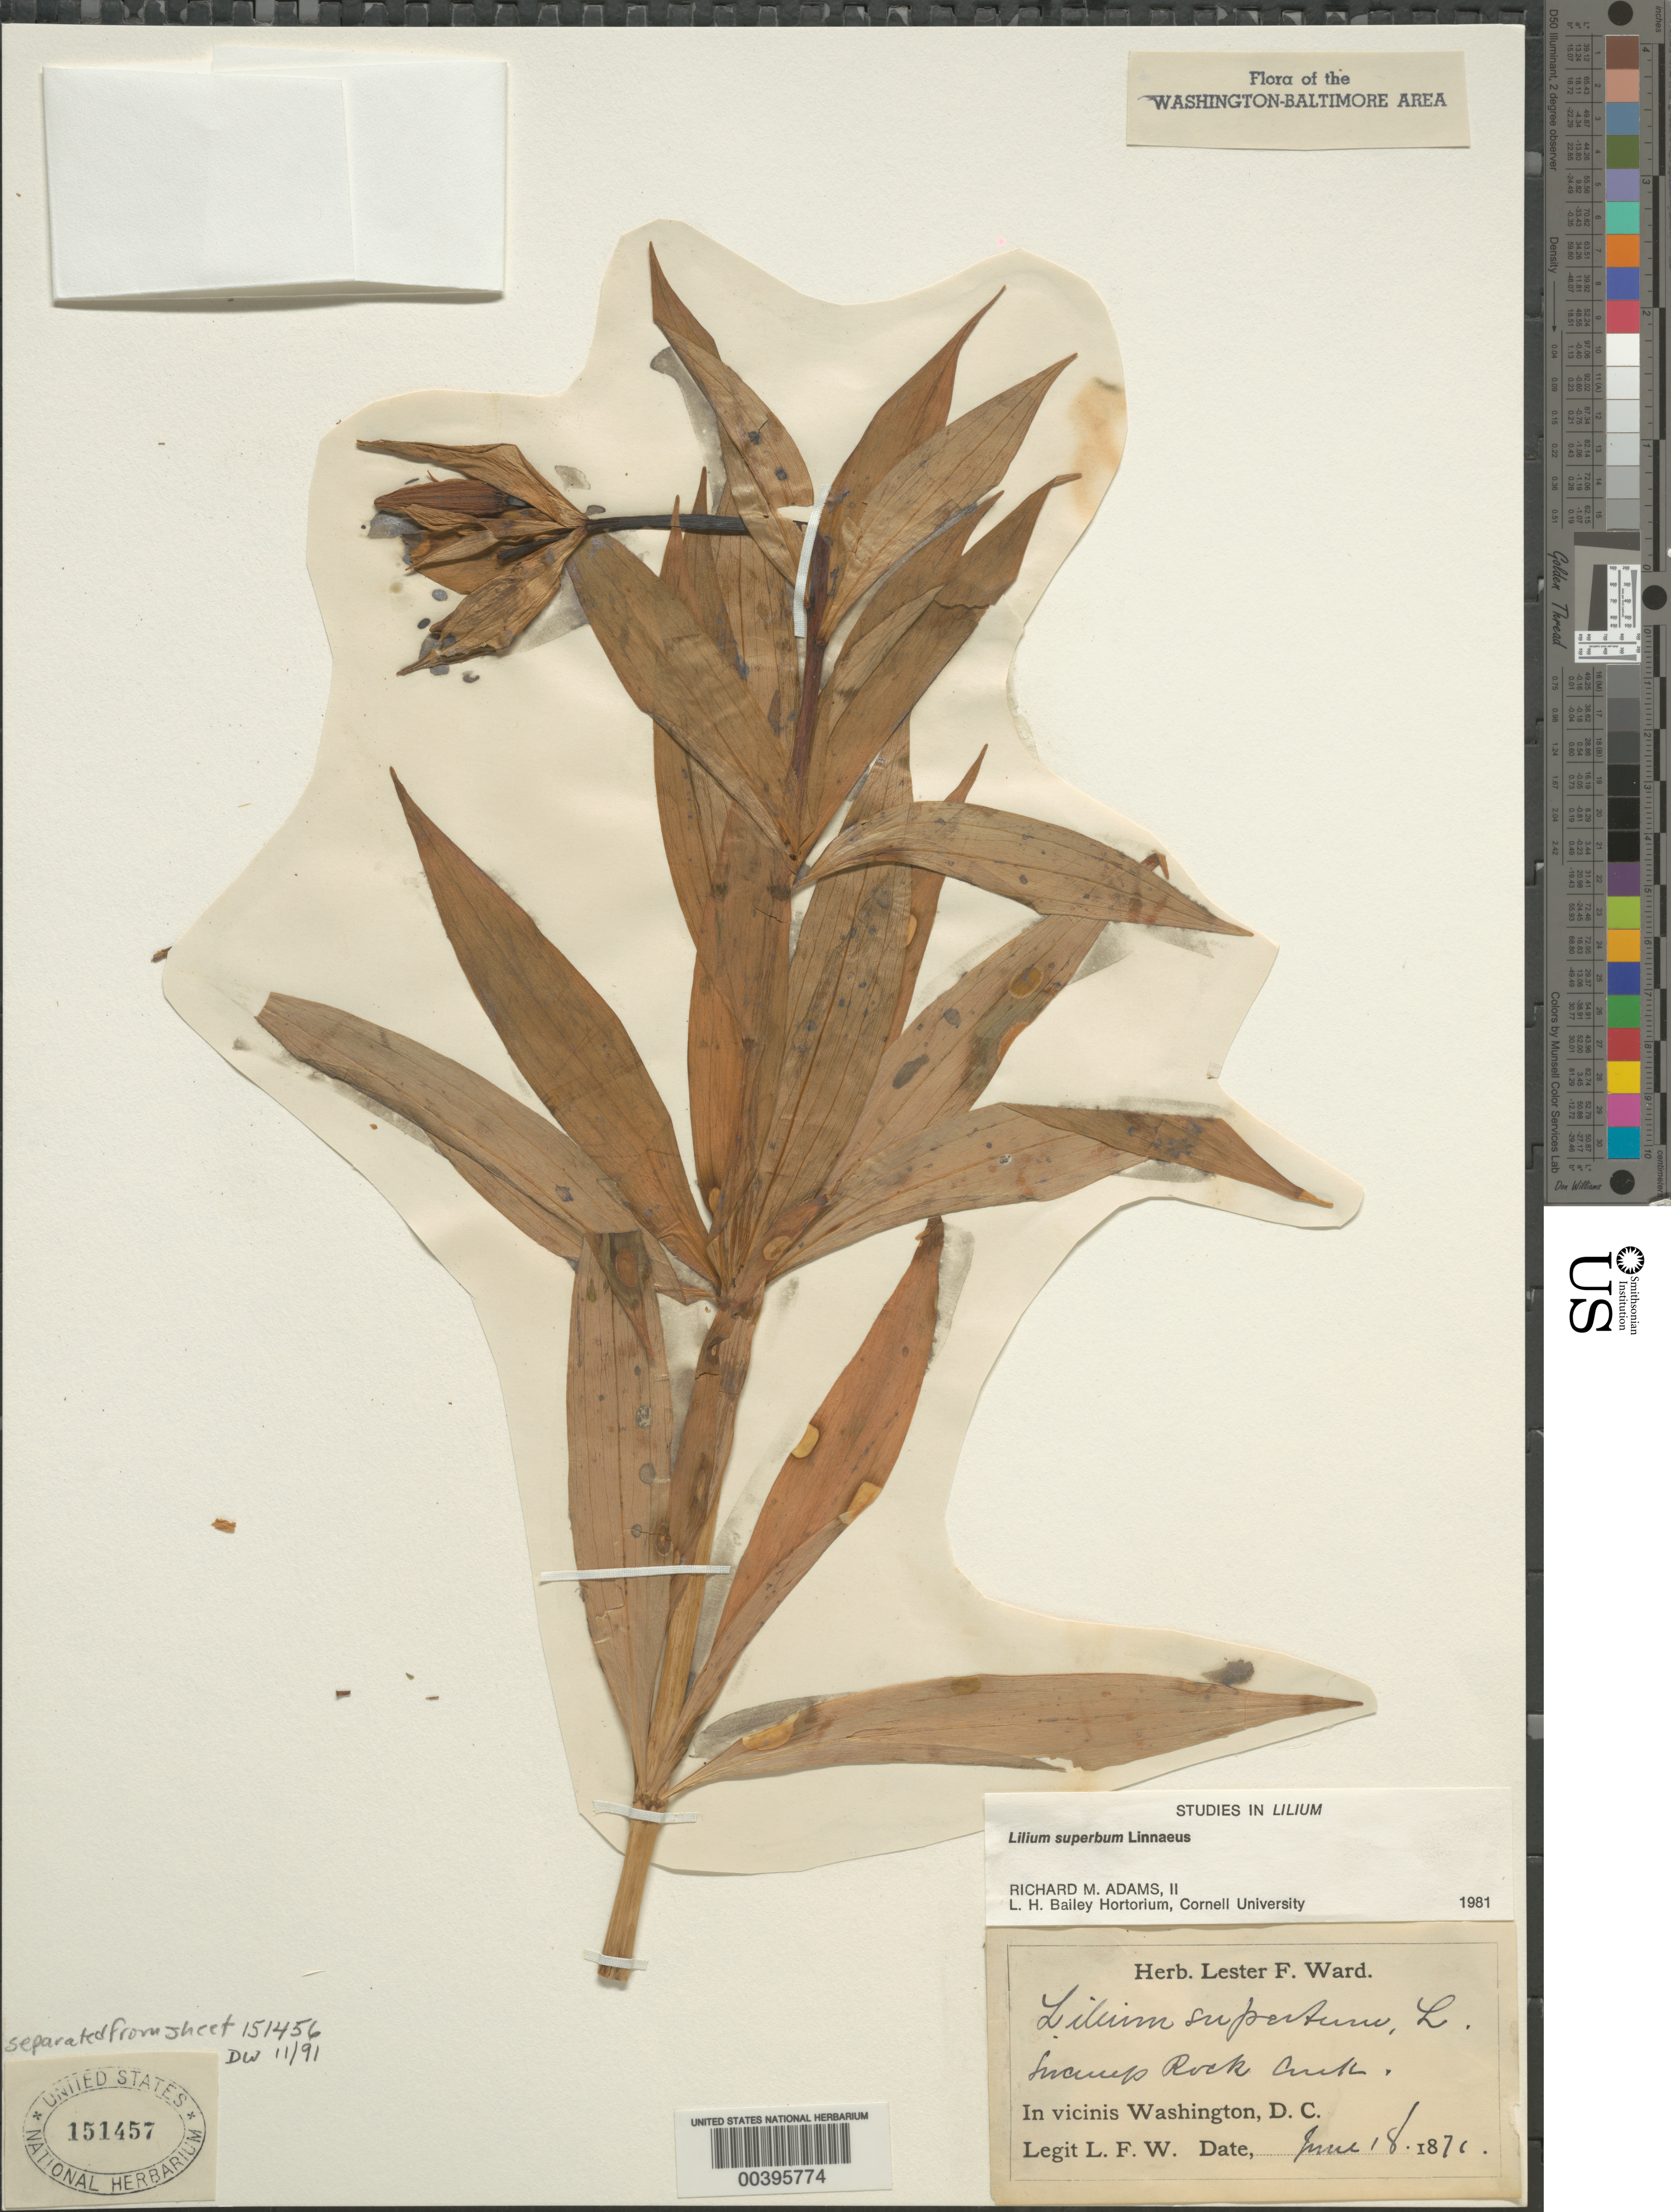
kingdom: Plantae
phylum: Tracheophyta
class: Liliopsida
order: Liliales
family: Liliaceae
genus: Lilium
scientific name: Lilium superbum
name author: L.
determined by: Adams, R. M.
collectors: L. F. Ward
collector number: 119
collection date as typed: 18 Jun 1876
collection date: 1876-06-18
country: United States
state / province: District of Columbia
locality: Rock Creek Rock Creek Park and vicinity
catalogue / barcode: US 151457